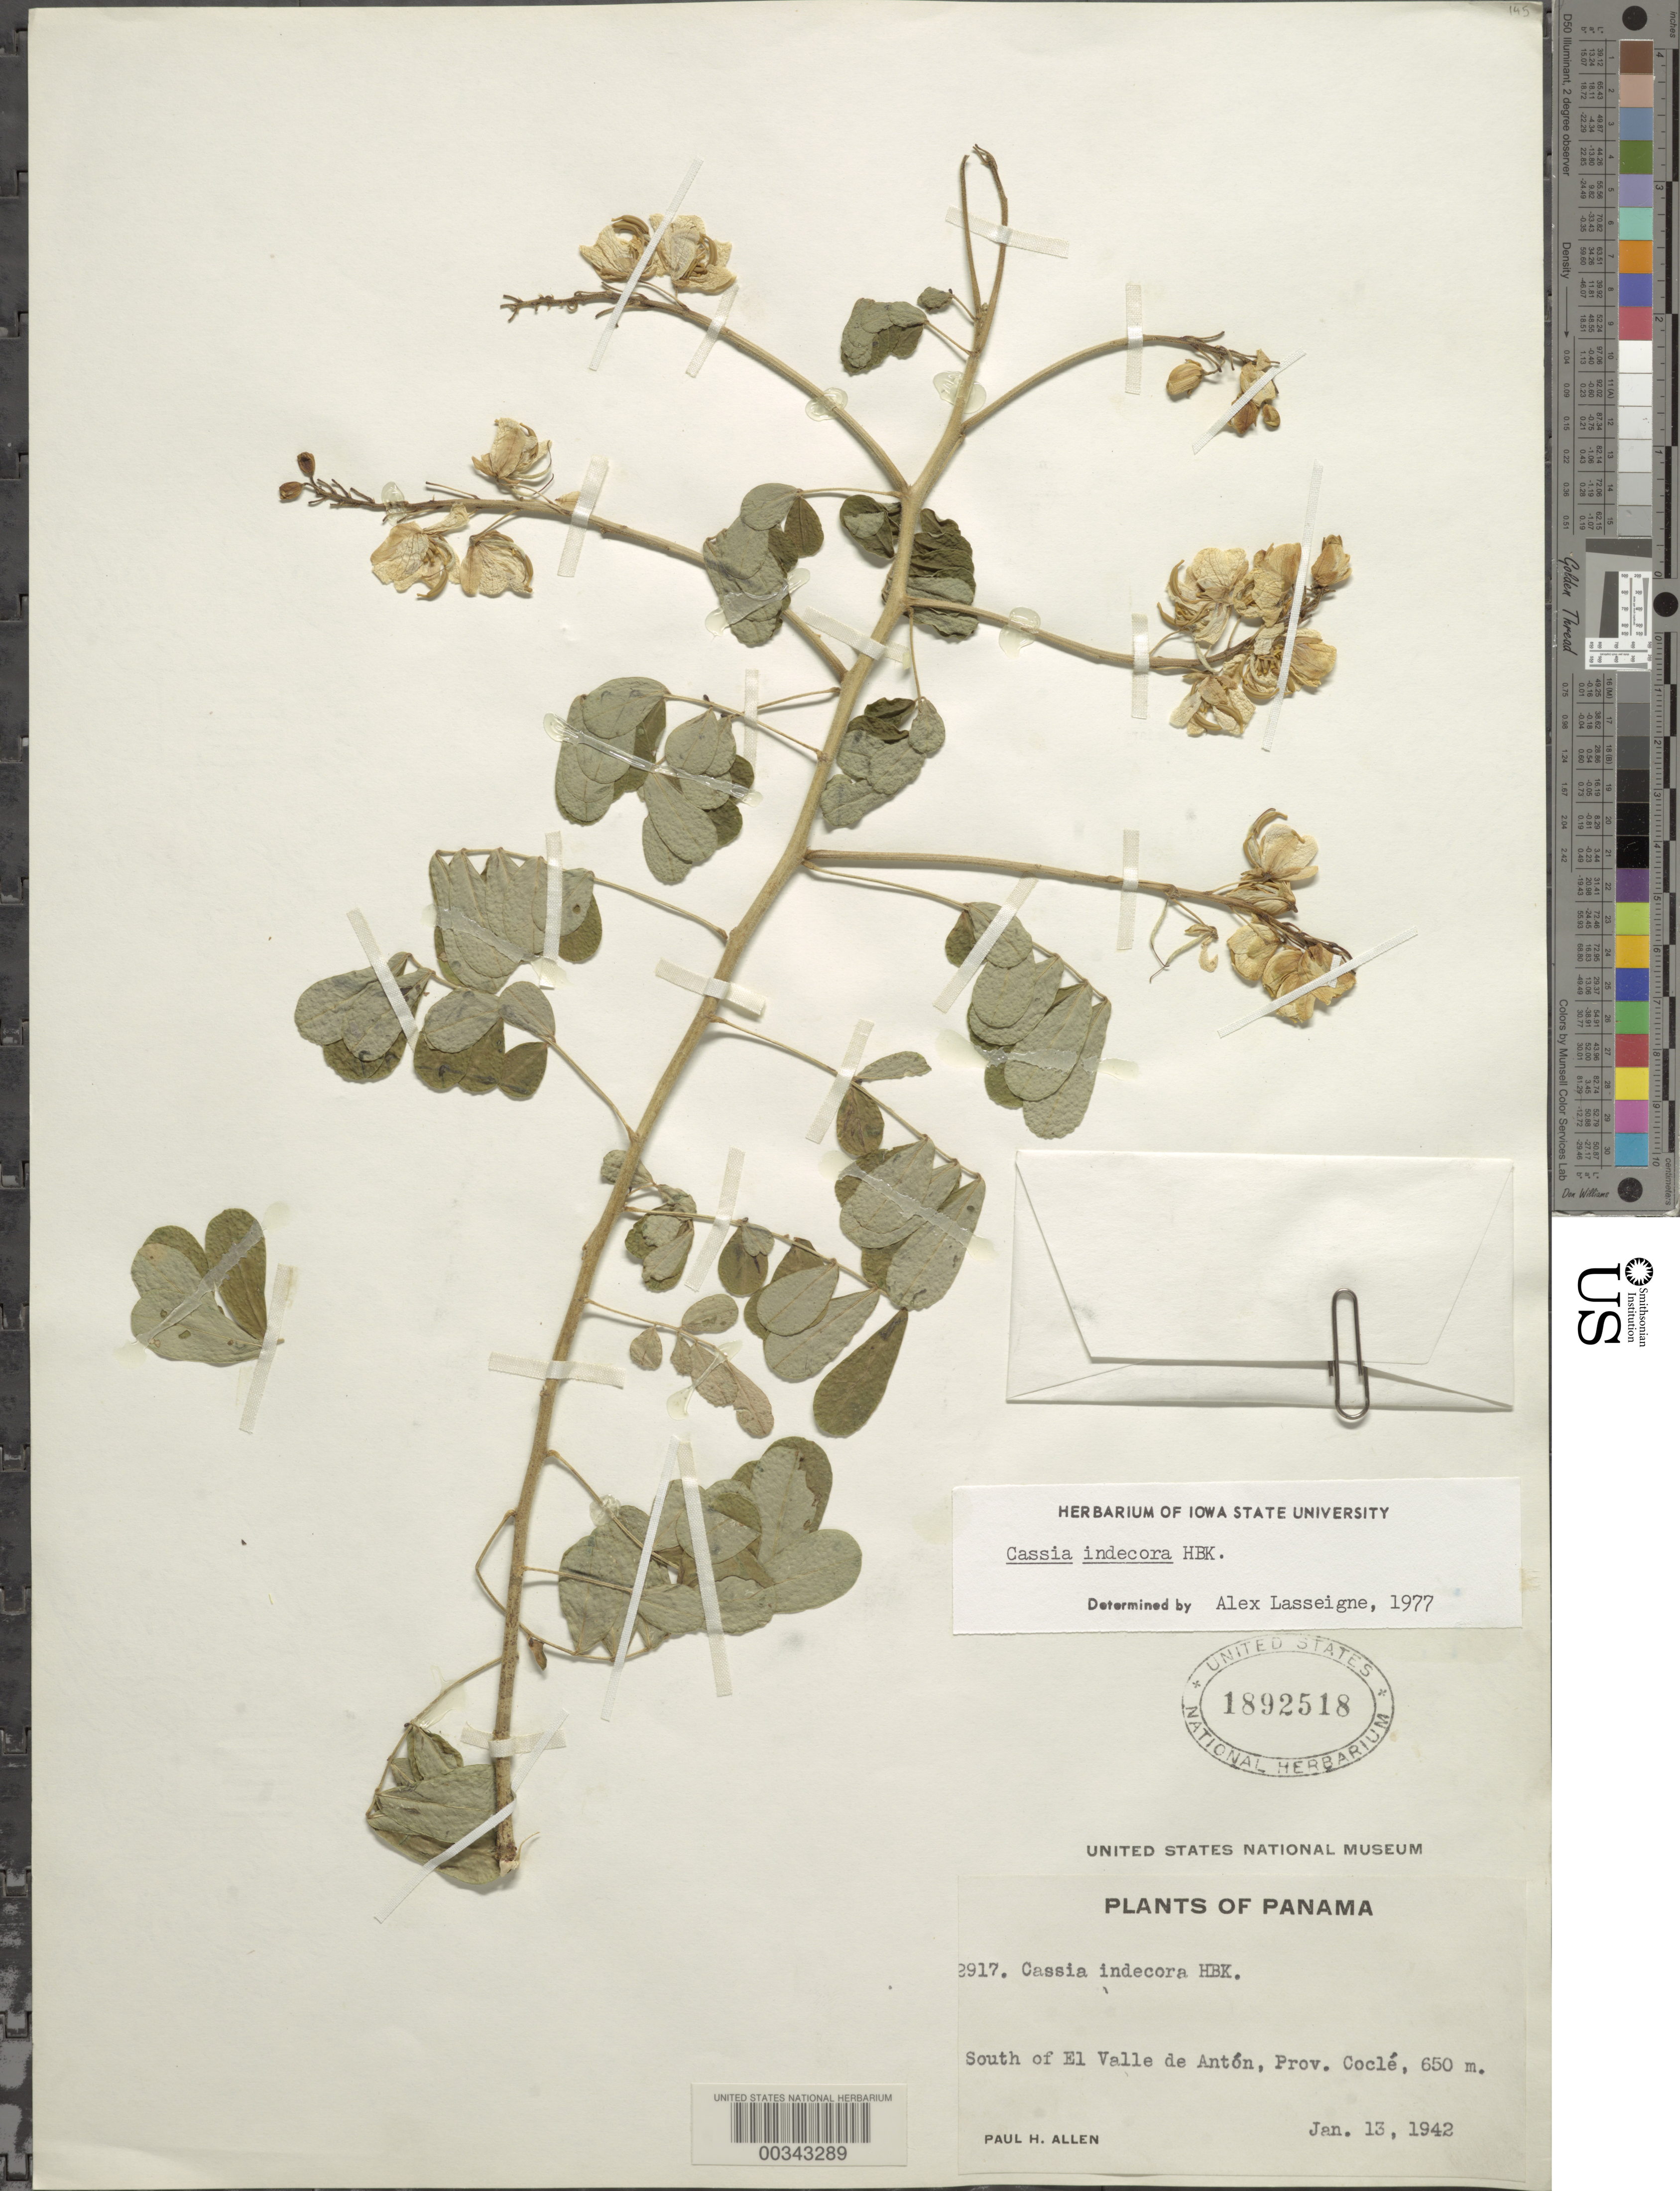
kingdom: Plantae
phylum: Tracheophyta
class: Magnoliopsida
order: Fabales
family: Fabaceae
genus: Senna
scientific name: Senna pendula var. advena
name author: (Vogel) H.S. Irwin & Barneby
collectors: P. H. Allen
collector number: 2917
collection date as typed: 13 Jan 1942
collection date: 1942-01-13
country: Panama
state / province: Coclé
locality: S of el Valle De Anton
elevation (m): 650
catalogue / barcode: US 1892518